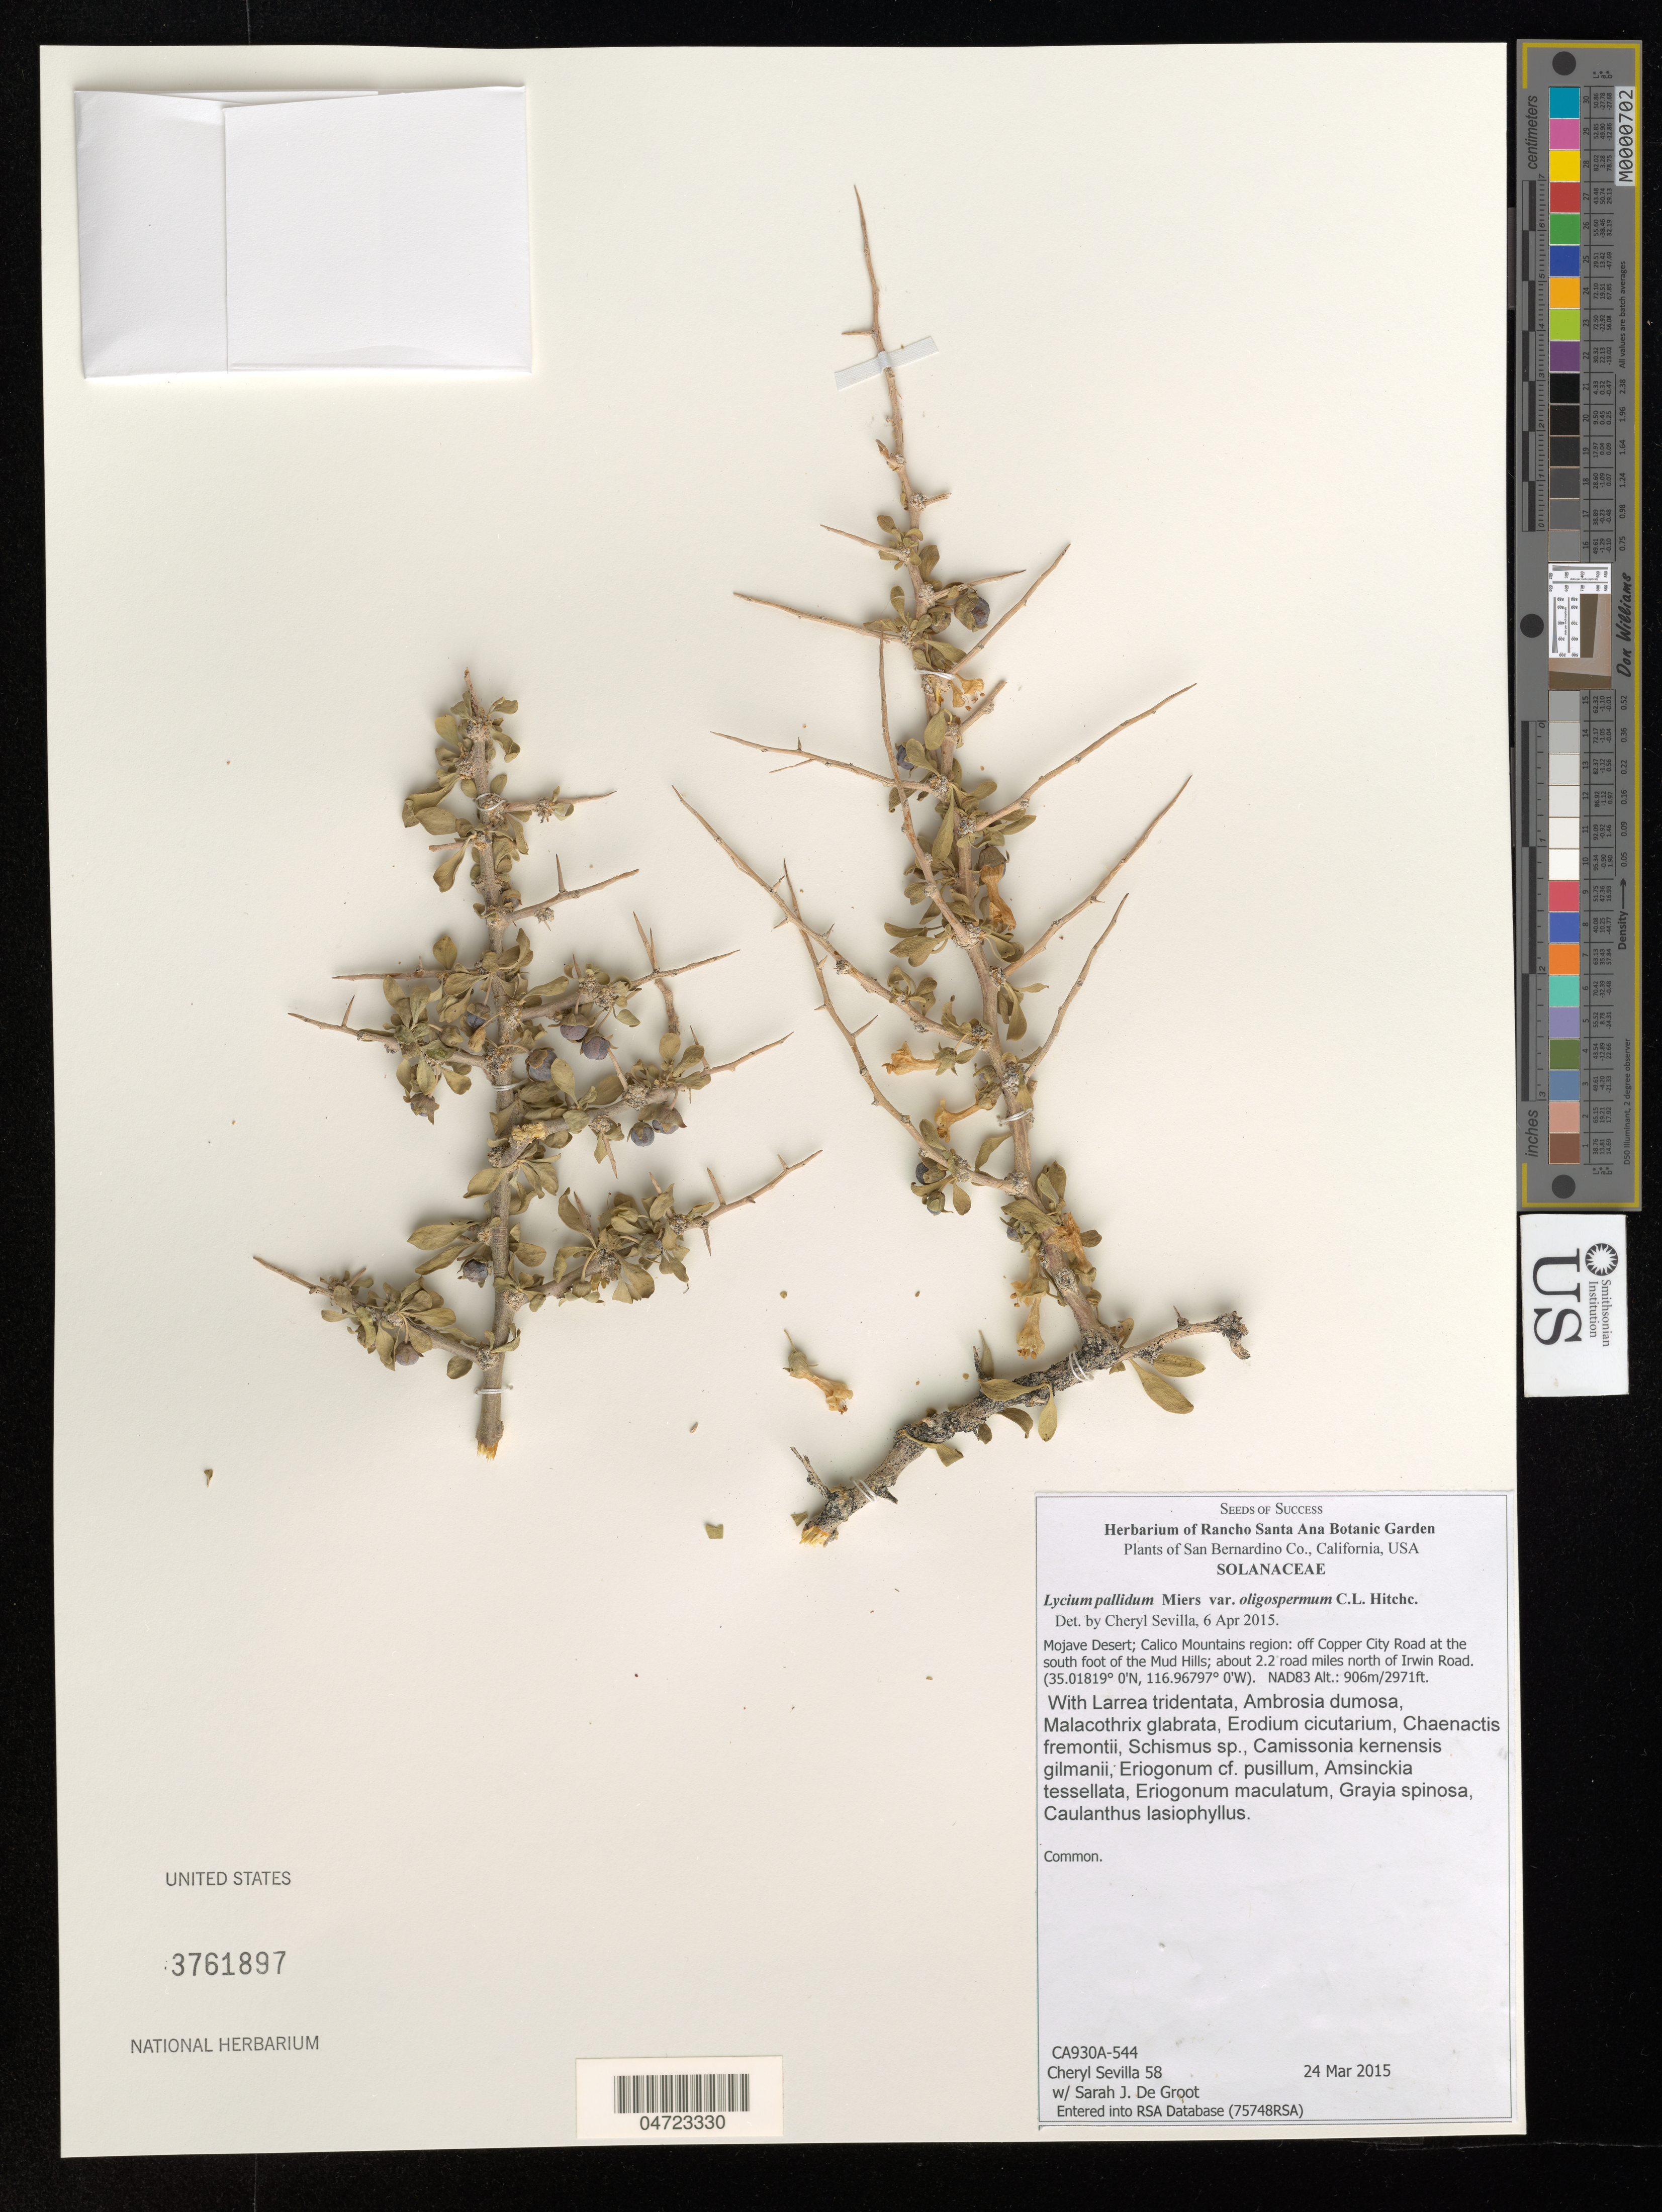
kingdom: Plantae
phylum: Tracheophyta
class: Magnoliopsida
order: Solanales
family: Solanaceae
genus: Lycium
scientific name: Lycium pallidum var. oligospermum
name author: C.L. Hitchc.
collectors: C. Sevilla & S. De Groot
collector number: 58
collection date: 2015-03-24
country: United States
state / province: California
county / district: San Bernardino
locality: San Bernardino Co. Mojave Desert; Calico Mountains region: off Cooper City Road at the south foot of the Mud Hills; about 2.2 road miles north of Irwin Road.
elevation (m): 906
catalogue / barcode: US 3761897